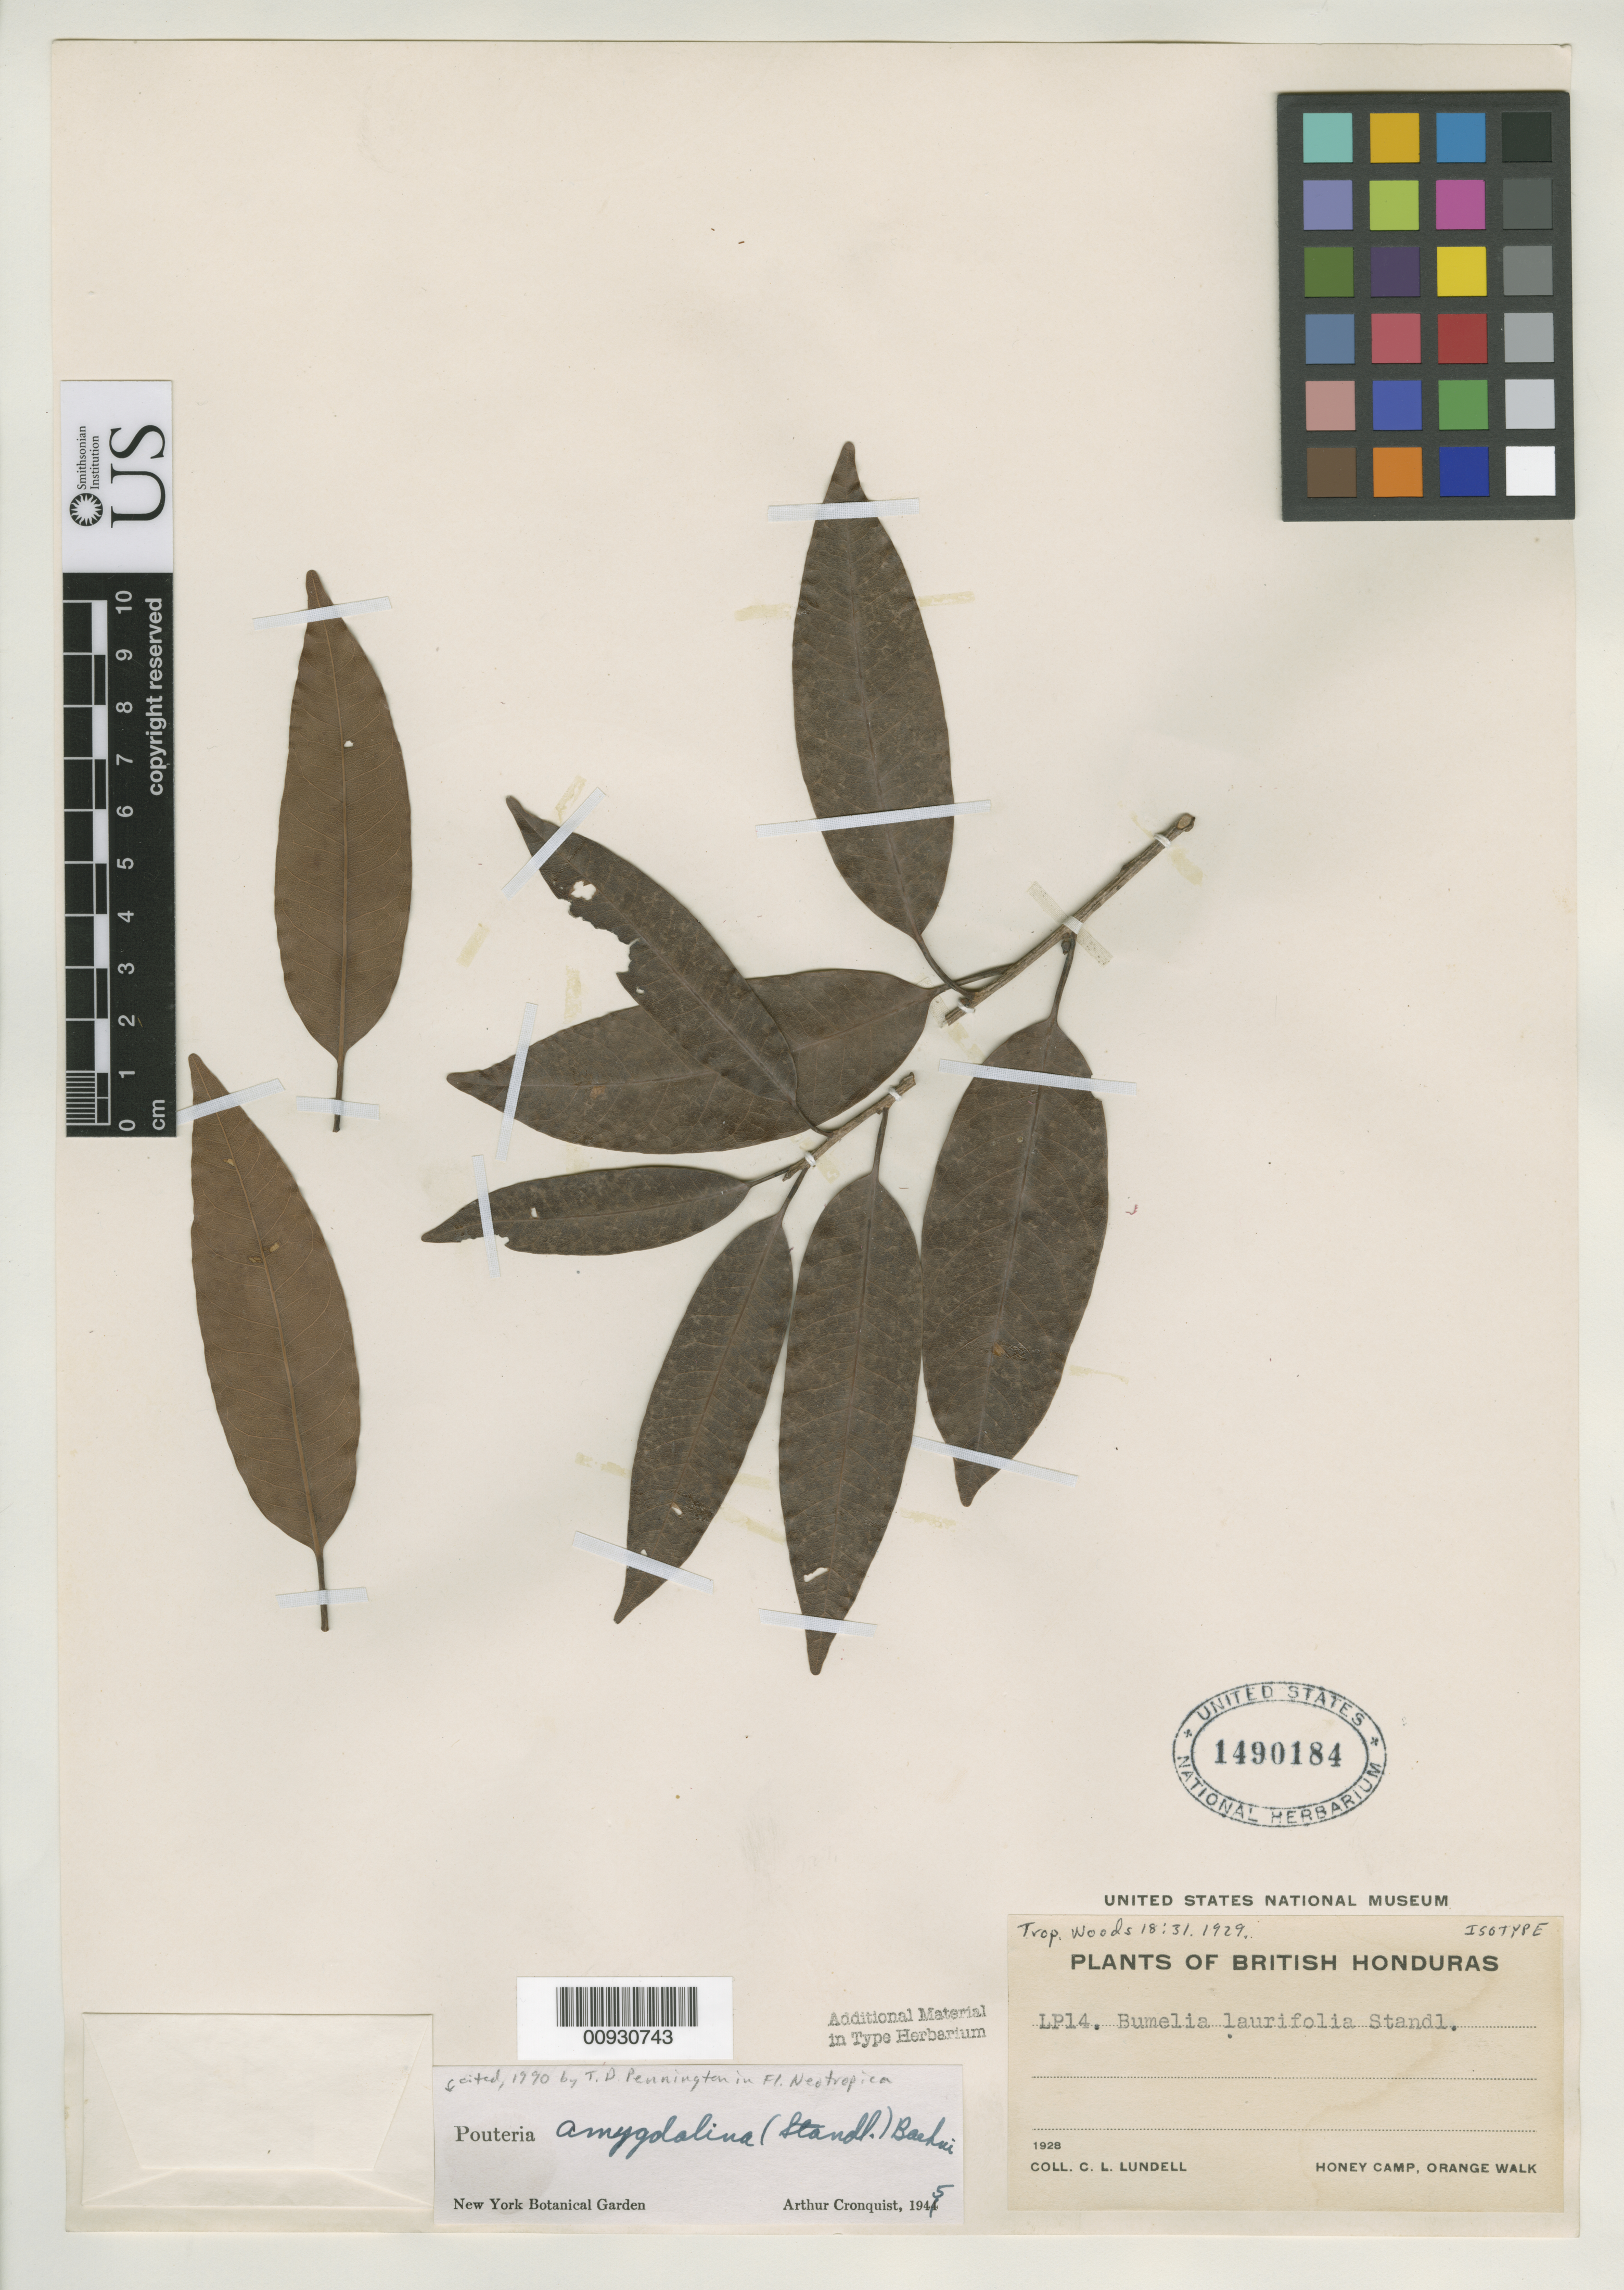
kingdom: Plantae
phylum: Tracheophyta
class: Magnoliopsida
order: Ericales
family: Sapotaceae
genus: Bumelia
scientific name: Bumelia laurifolia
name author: Standl.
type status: Isotype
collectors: C. L. Lundell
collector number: LP 14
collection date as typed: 1928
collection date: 1928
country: Belize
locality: Orange Walk, Honey Camp.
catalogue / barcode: US 1490184